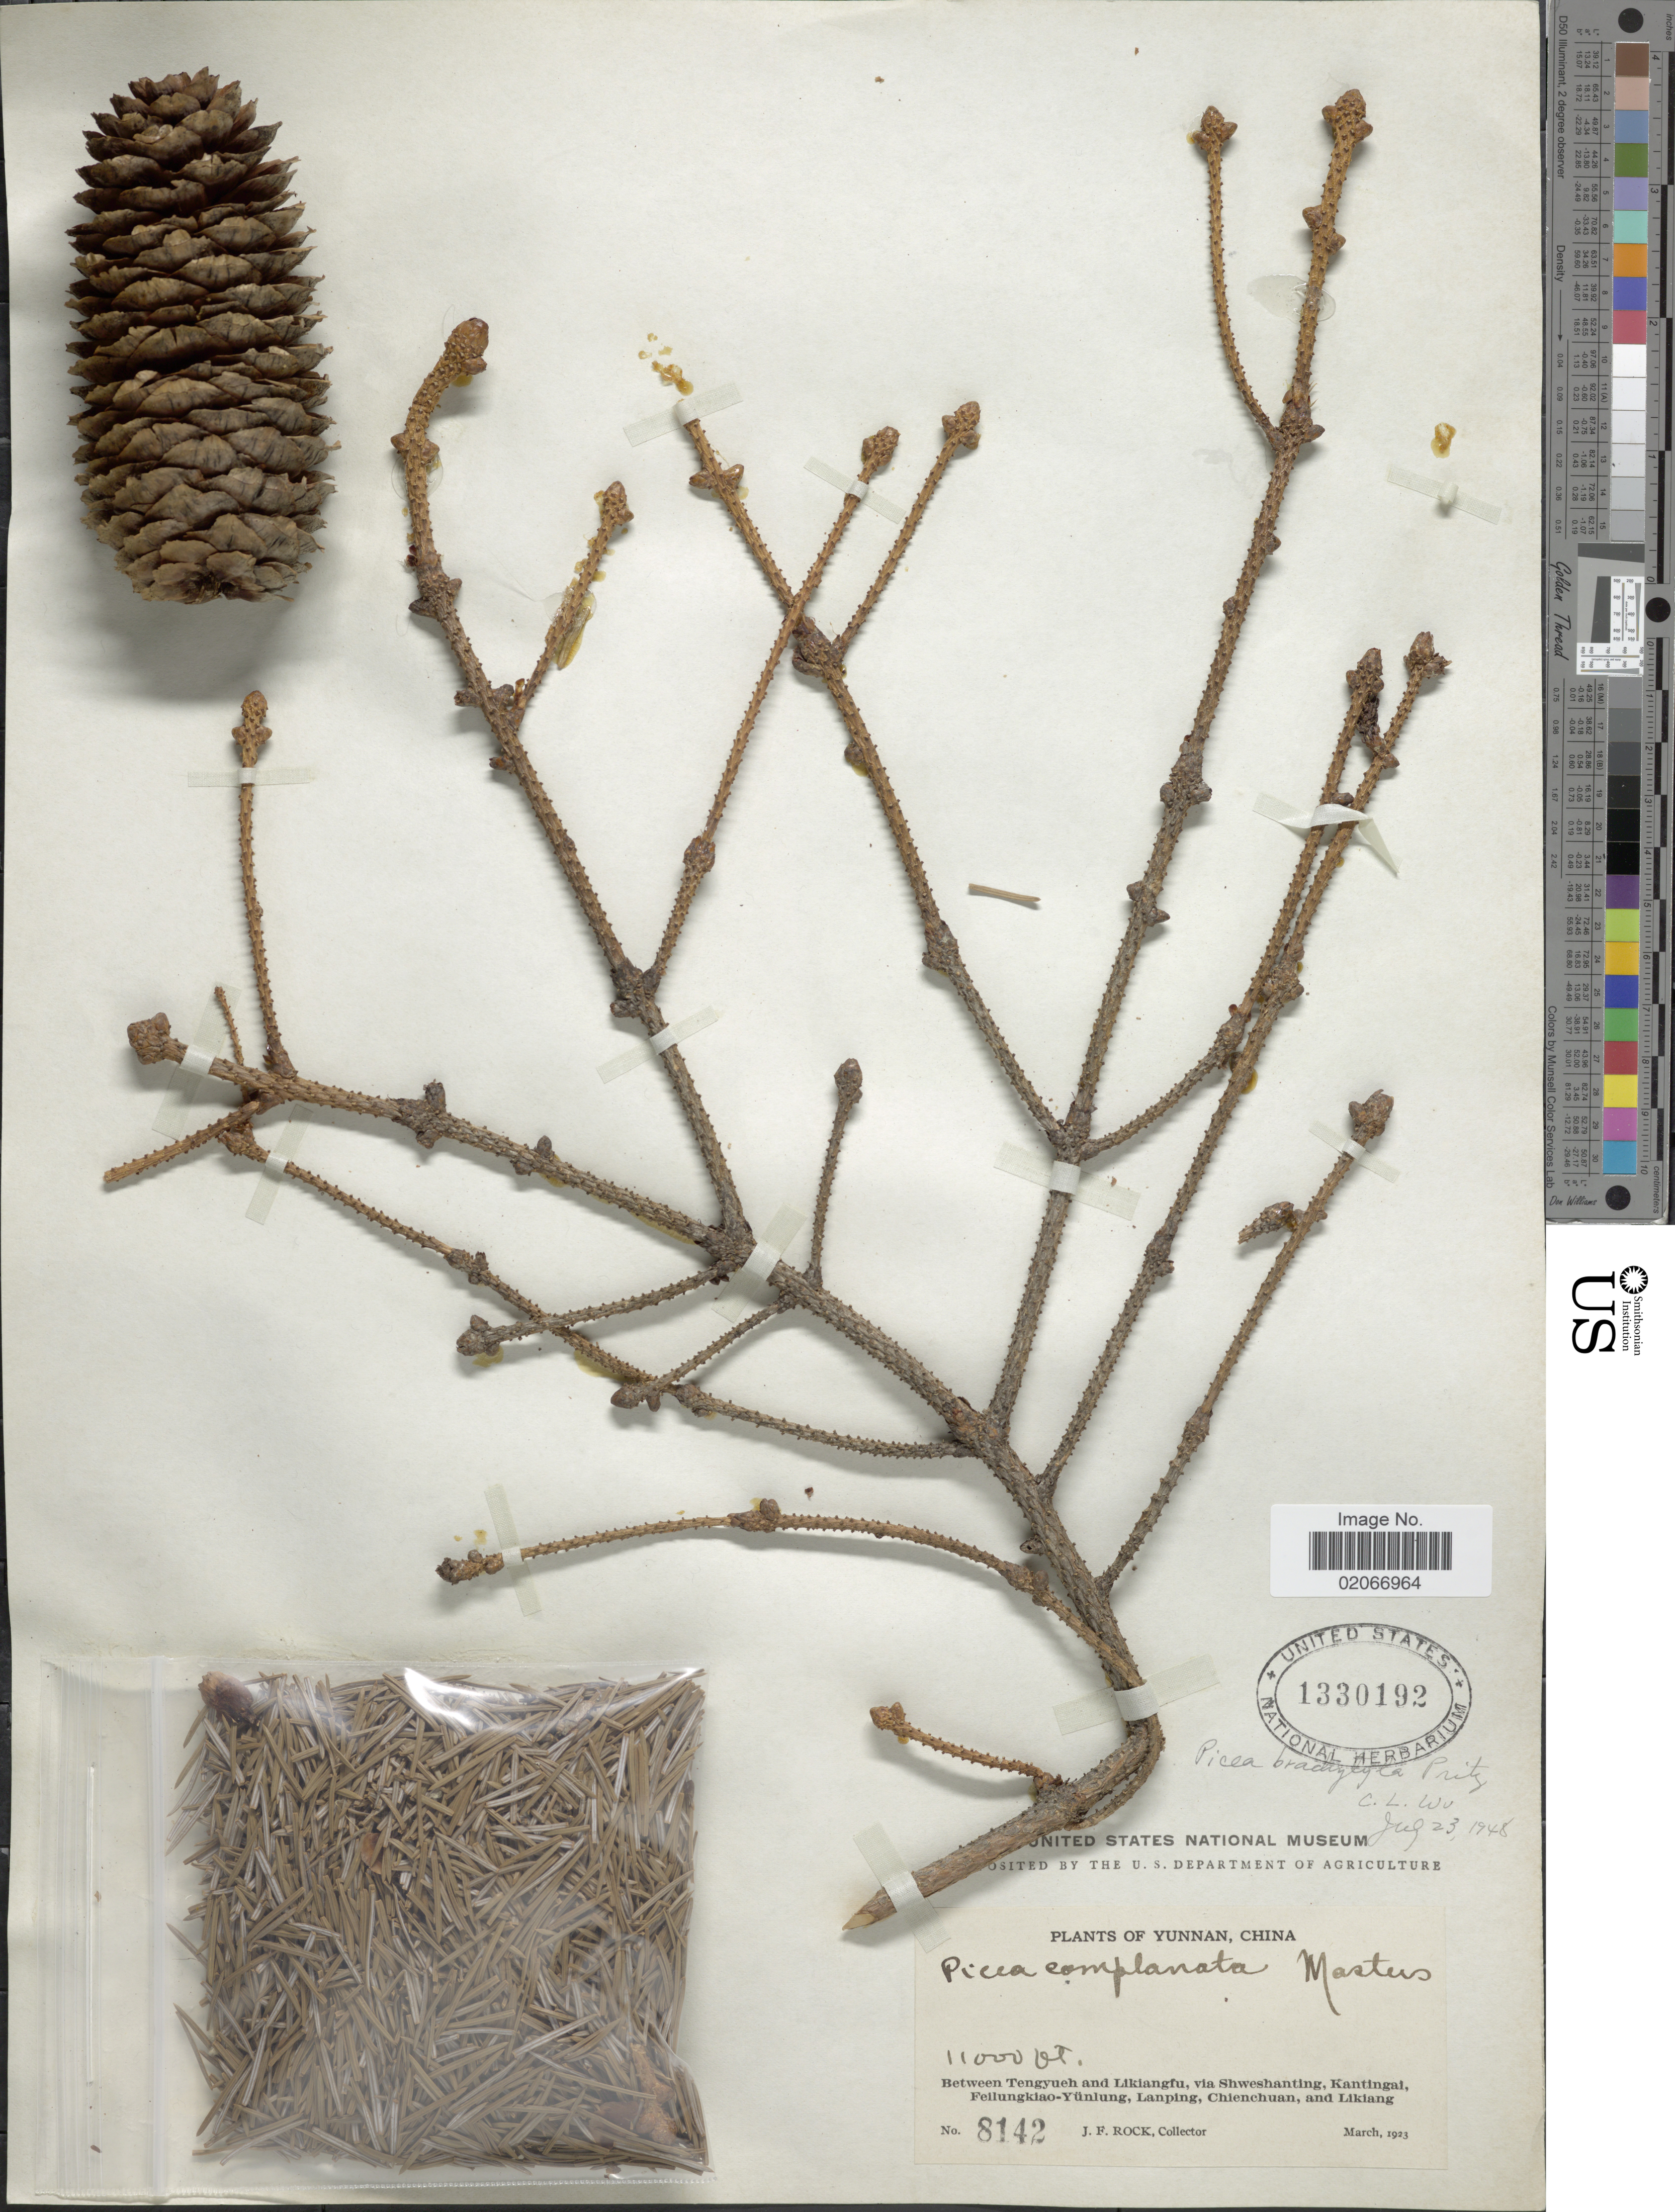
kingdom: Plantae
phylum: Tracheophyta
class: Pinopsida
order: Pinales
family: Pinaceae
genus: Picea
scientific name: Picea brachytyla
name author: (Franch.) E. Pritz.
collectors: J. Rock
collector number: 8142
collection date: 1923-03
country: China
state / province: Yunnan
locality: Between Tengyueh and Likiangfu, via Shweshanting, Kantingai, Fellungkiao- yunlung, Lanping, Chienchuan, and Likiang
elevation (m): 3353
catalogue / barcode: US 1330192